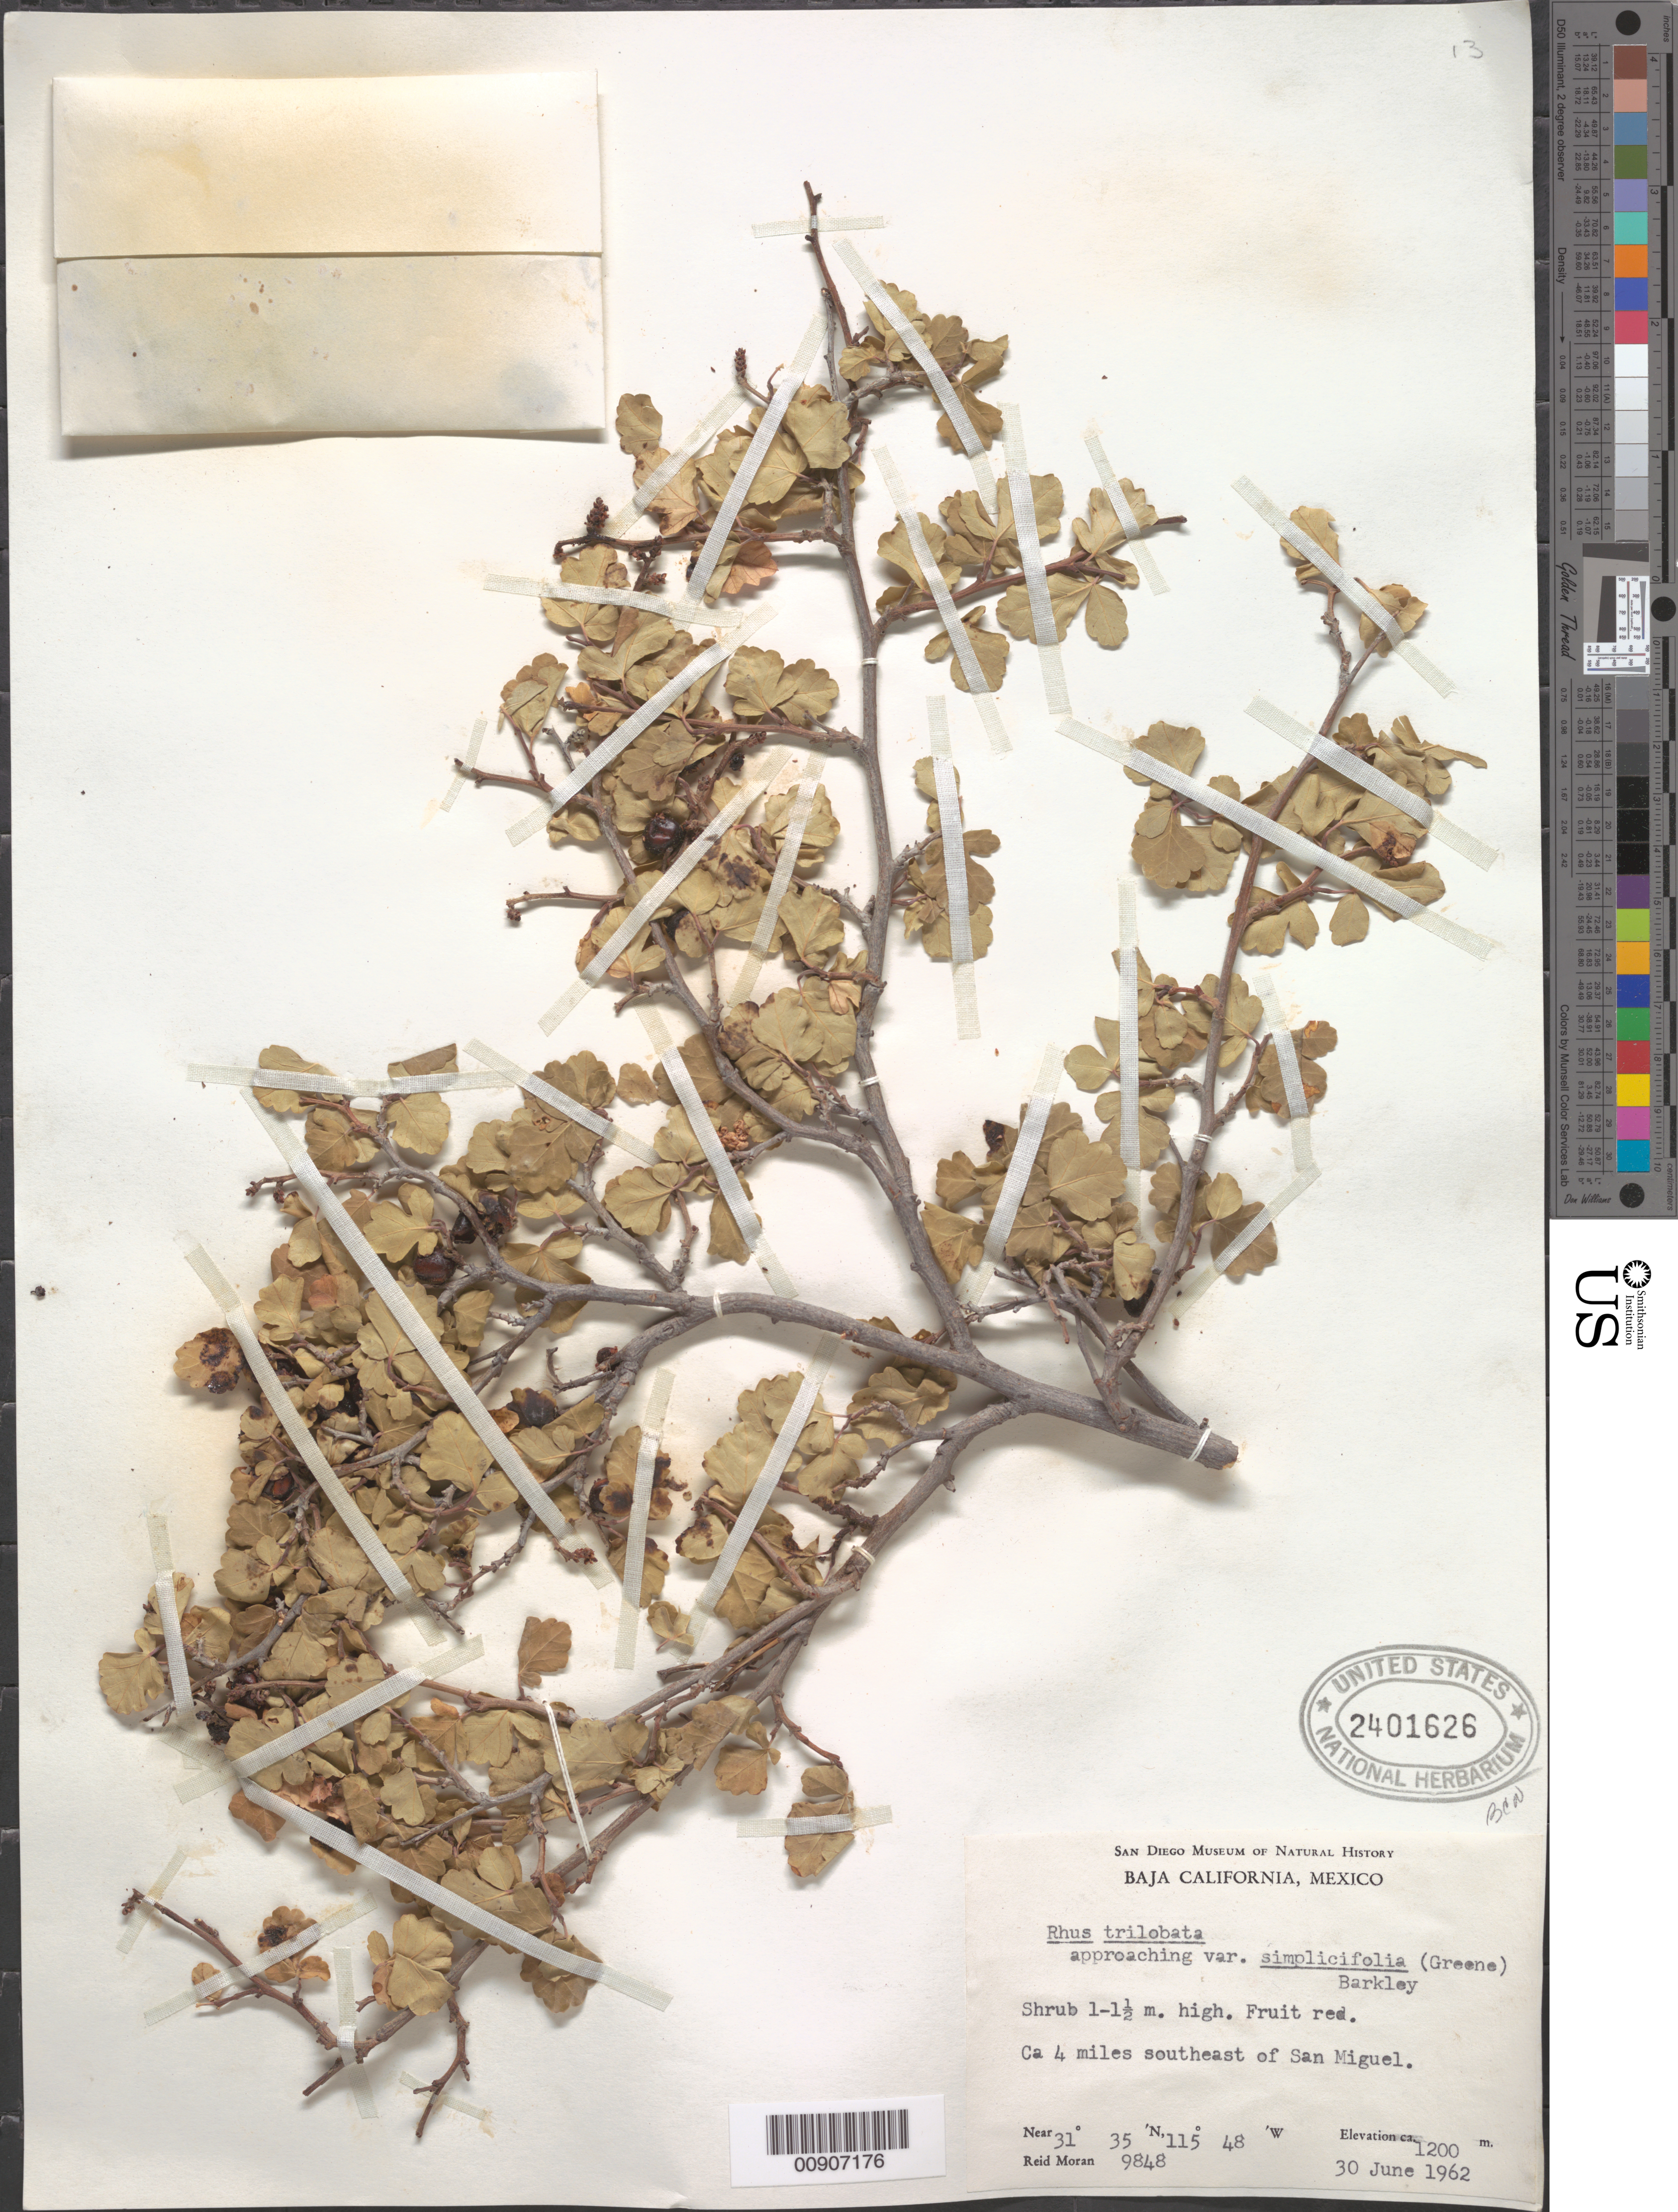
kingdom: Plantae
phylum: Tracheophyta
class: Magnoliopsida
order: Sapindales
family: Anacardiaceae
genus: Rhus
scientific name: Rhus trilobata var. simplicifolia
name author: (Greene) F.A. Barkley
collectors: R. V. Moran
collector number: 9848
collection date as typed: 30 Jun 1962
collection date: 1962-06-30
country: Mexico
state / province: Baja California Norte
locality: Ca. 4 miles southeast of San Miguel.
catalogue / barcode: US 2401626